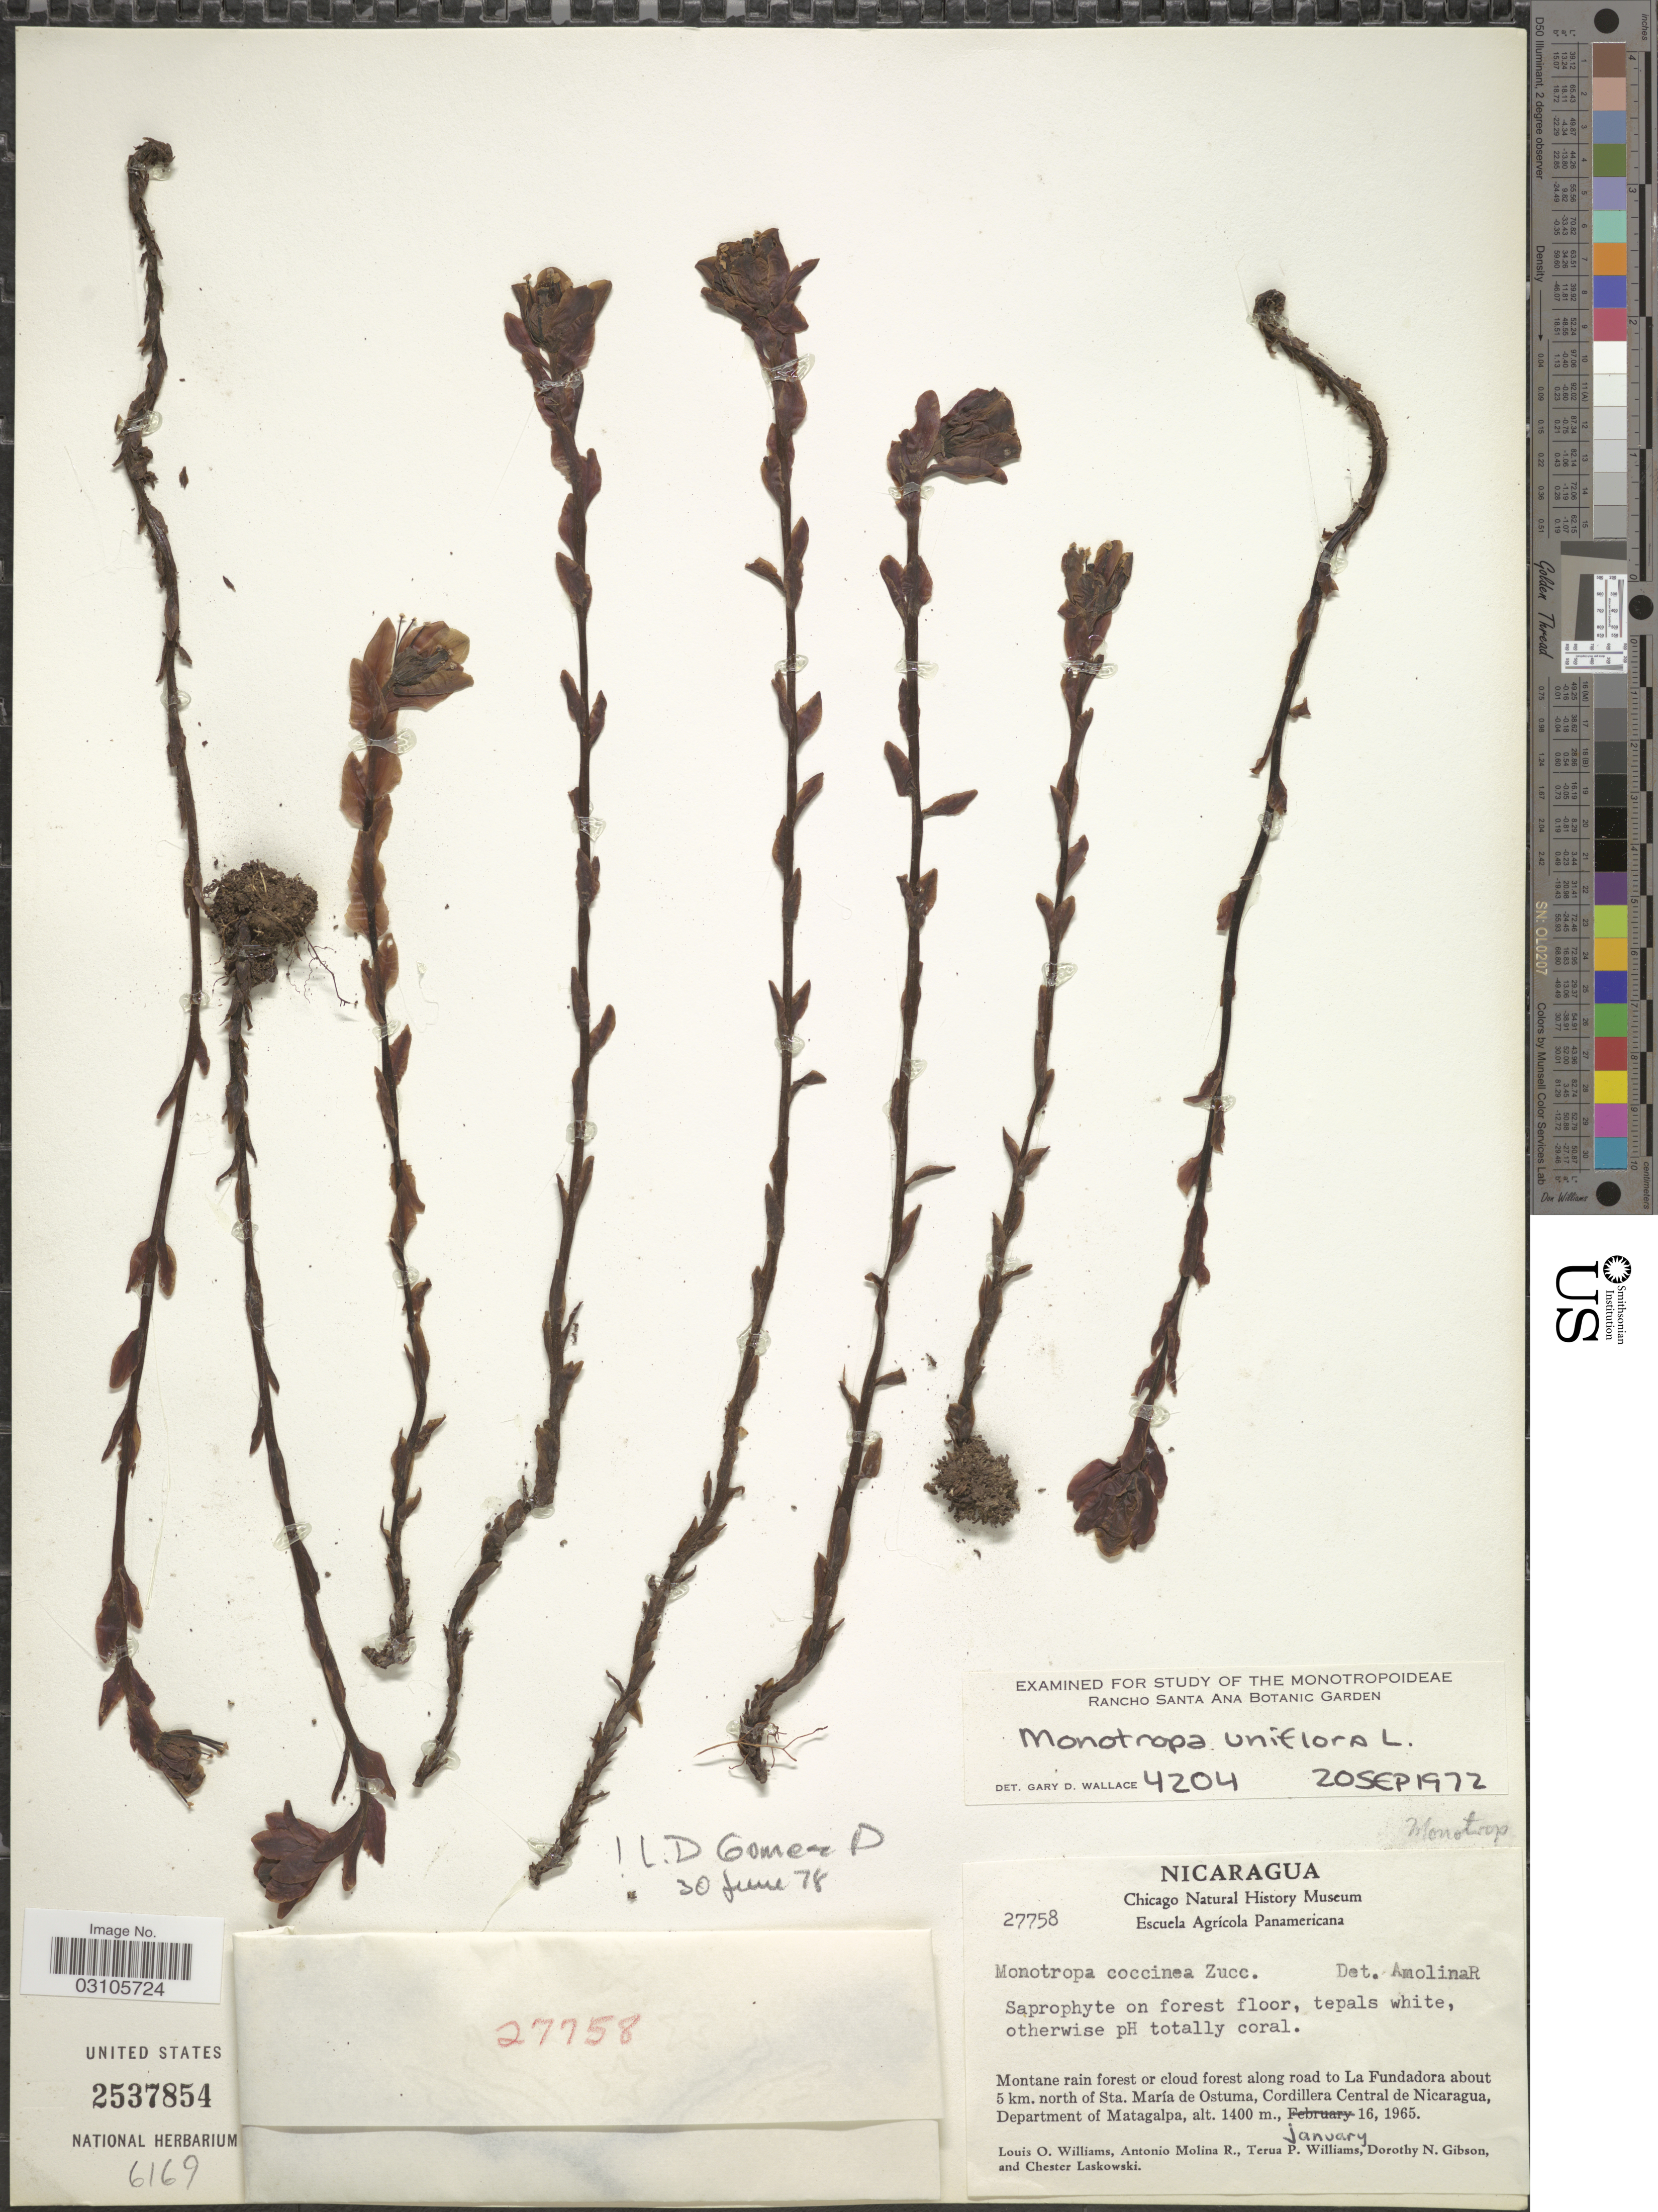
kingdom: Plantae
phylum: Tracheophyta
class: Magnoliopsida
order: Ericales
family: Ericaceae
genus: Monotropa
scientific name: Monotropa uniflora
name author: L.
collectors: L. O. Williams, A. Molina R., T. Williams, D. N. Gibson & C. Laskowski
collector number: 27758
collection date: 1965-01-16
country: Nicaragua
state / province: Matagalpa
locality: Along road to La Fundadora about 5 km. north of Sta. María de Ostuma, Cordillera Central de Nicaragua, Department of Matagalpa.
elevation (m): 1400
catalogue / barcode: US 2537854